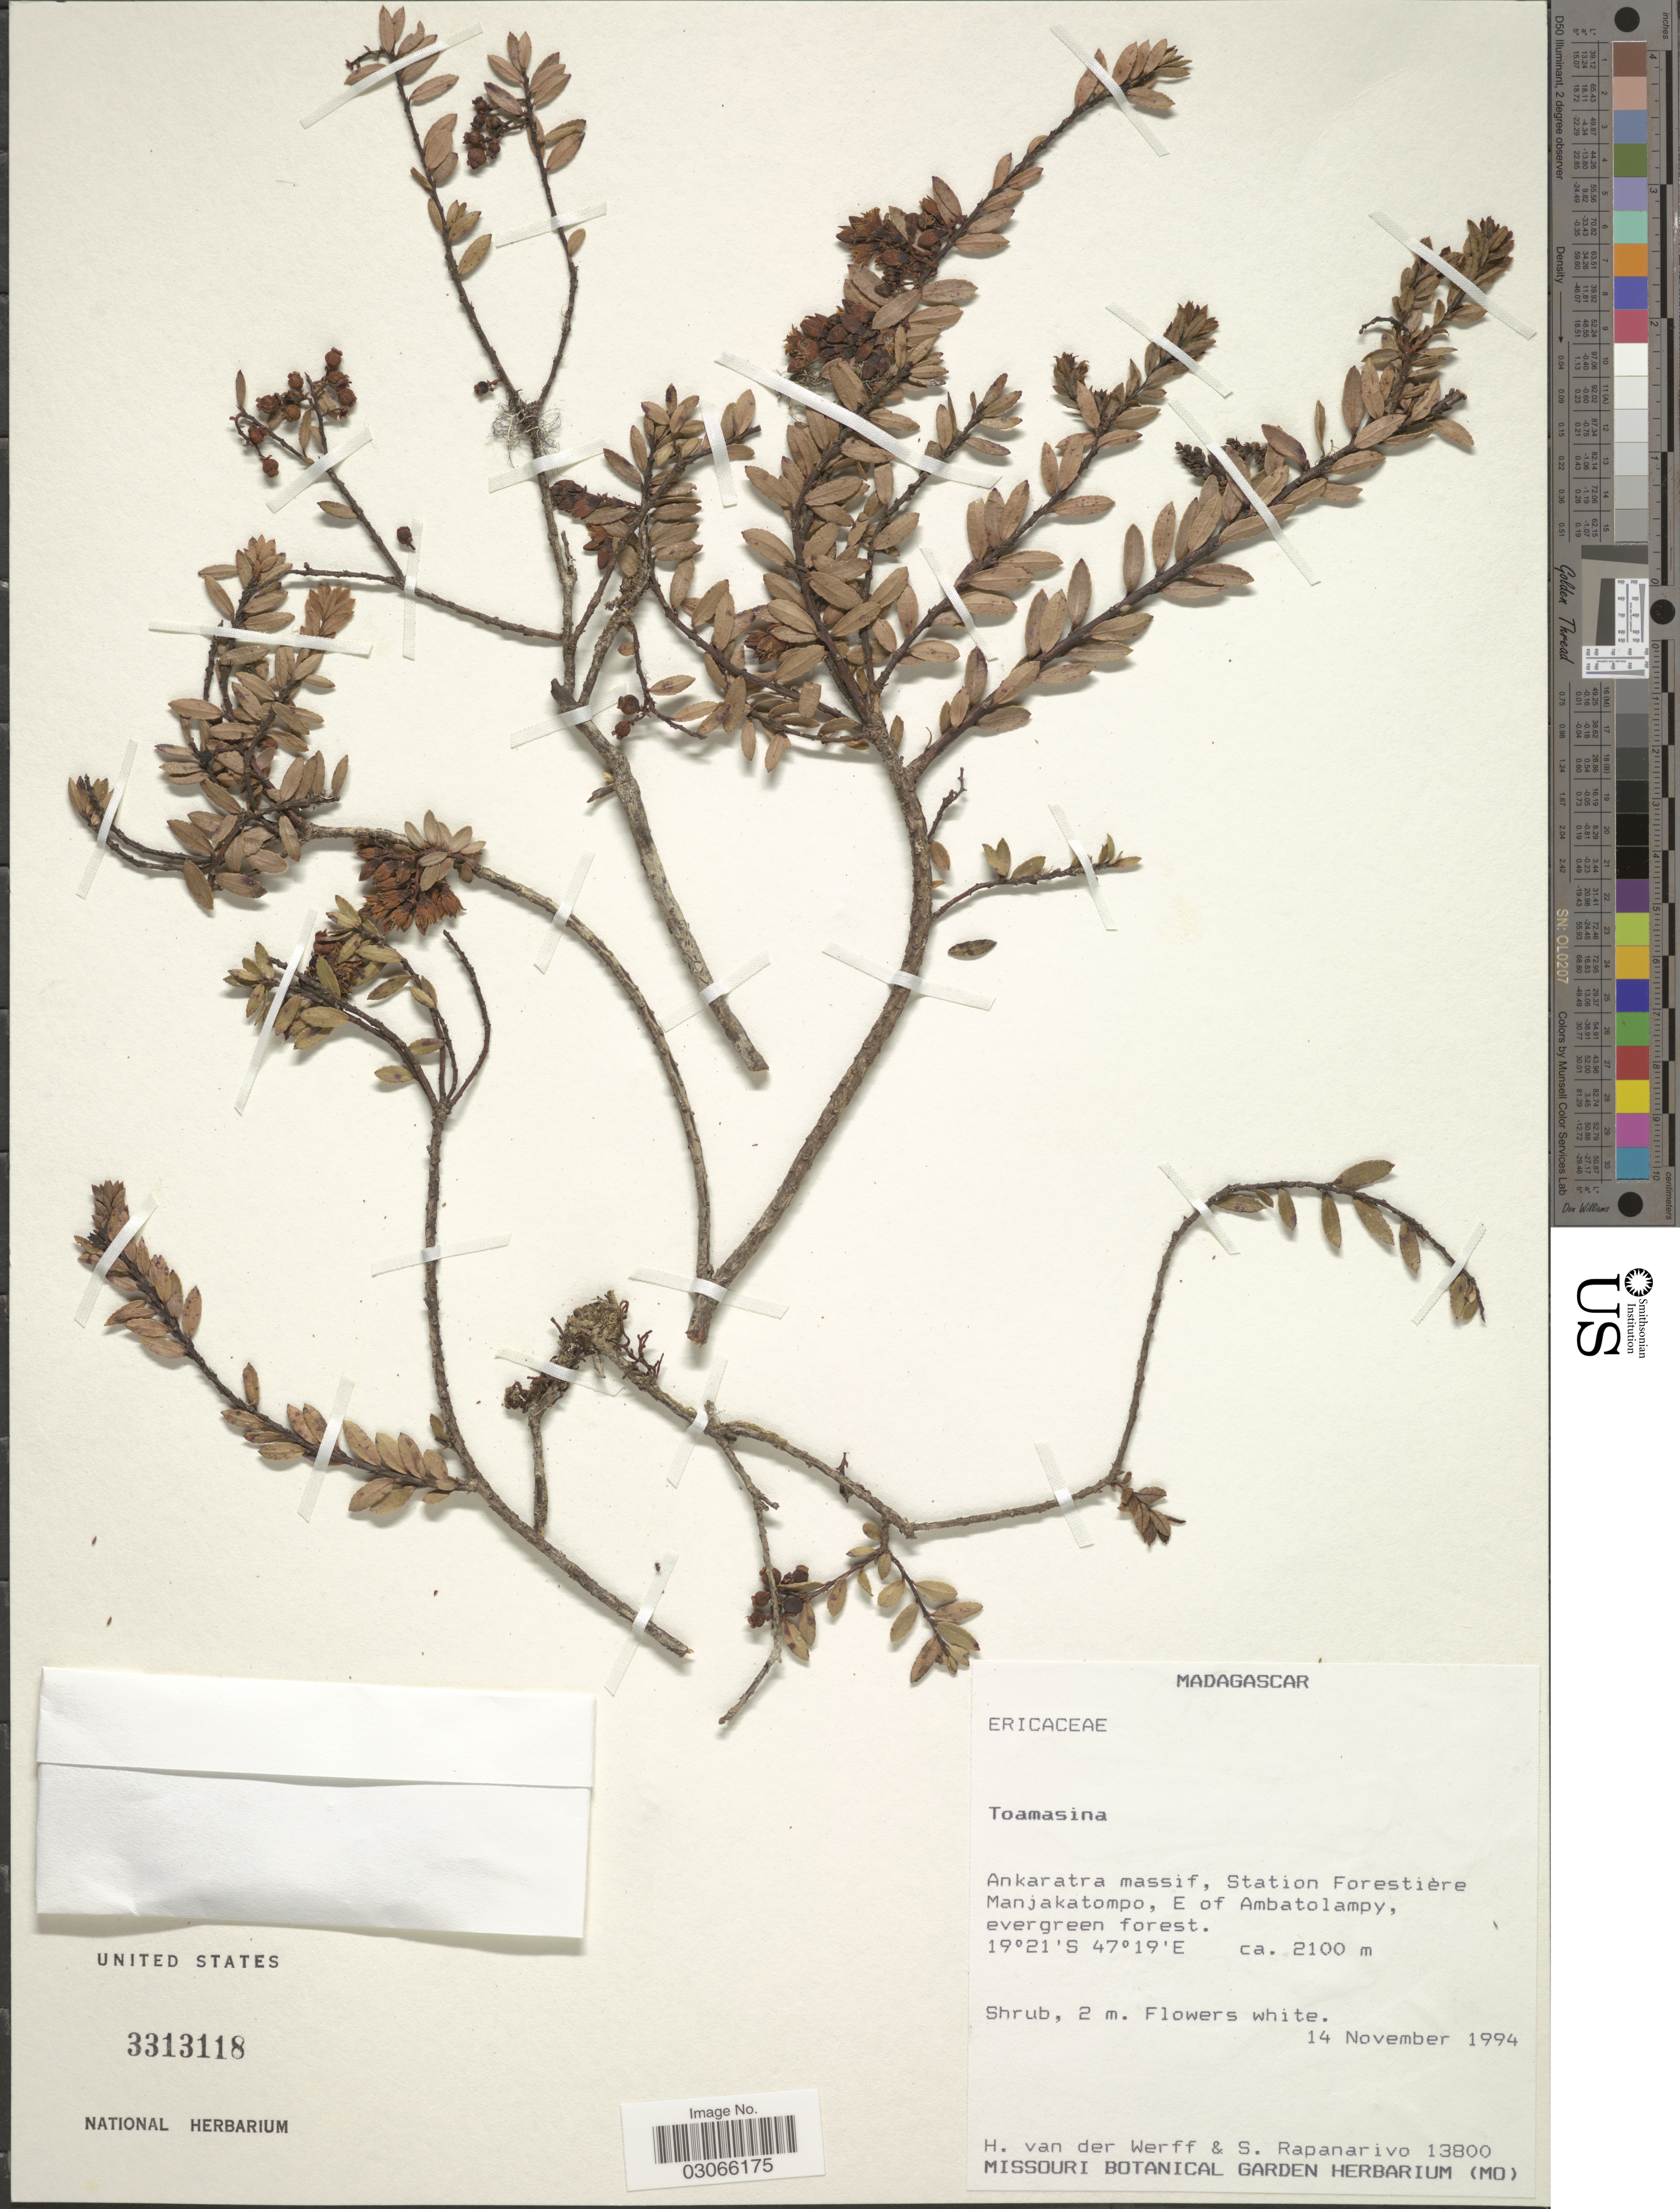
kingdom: Plantae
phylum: Tracheophyta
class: Magnoliopsida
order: Ericales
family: Ericaceae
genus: Vaccinium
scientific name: Vaccinium sp.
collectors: H. van der Werff & S. Rapanarivo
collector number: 13800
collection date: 1994-11-14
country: Madagascar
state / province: Vakinankaratra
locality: Ankaratra massif, Station Forestière Manjakatompo, E of Ambatolampy, evergreen forest.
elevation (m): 2100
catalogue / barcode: US 3313118